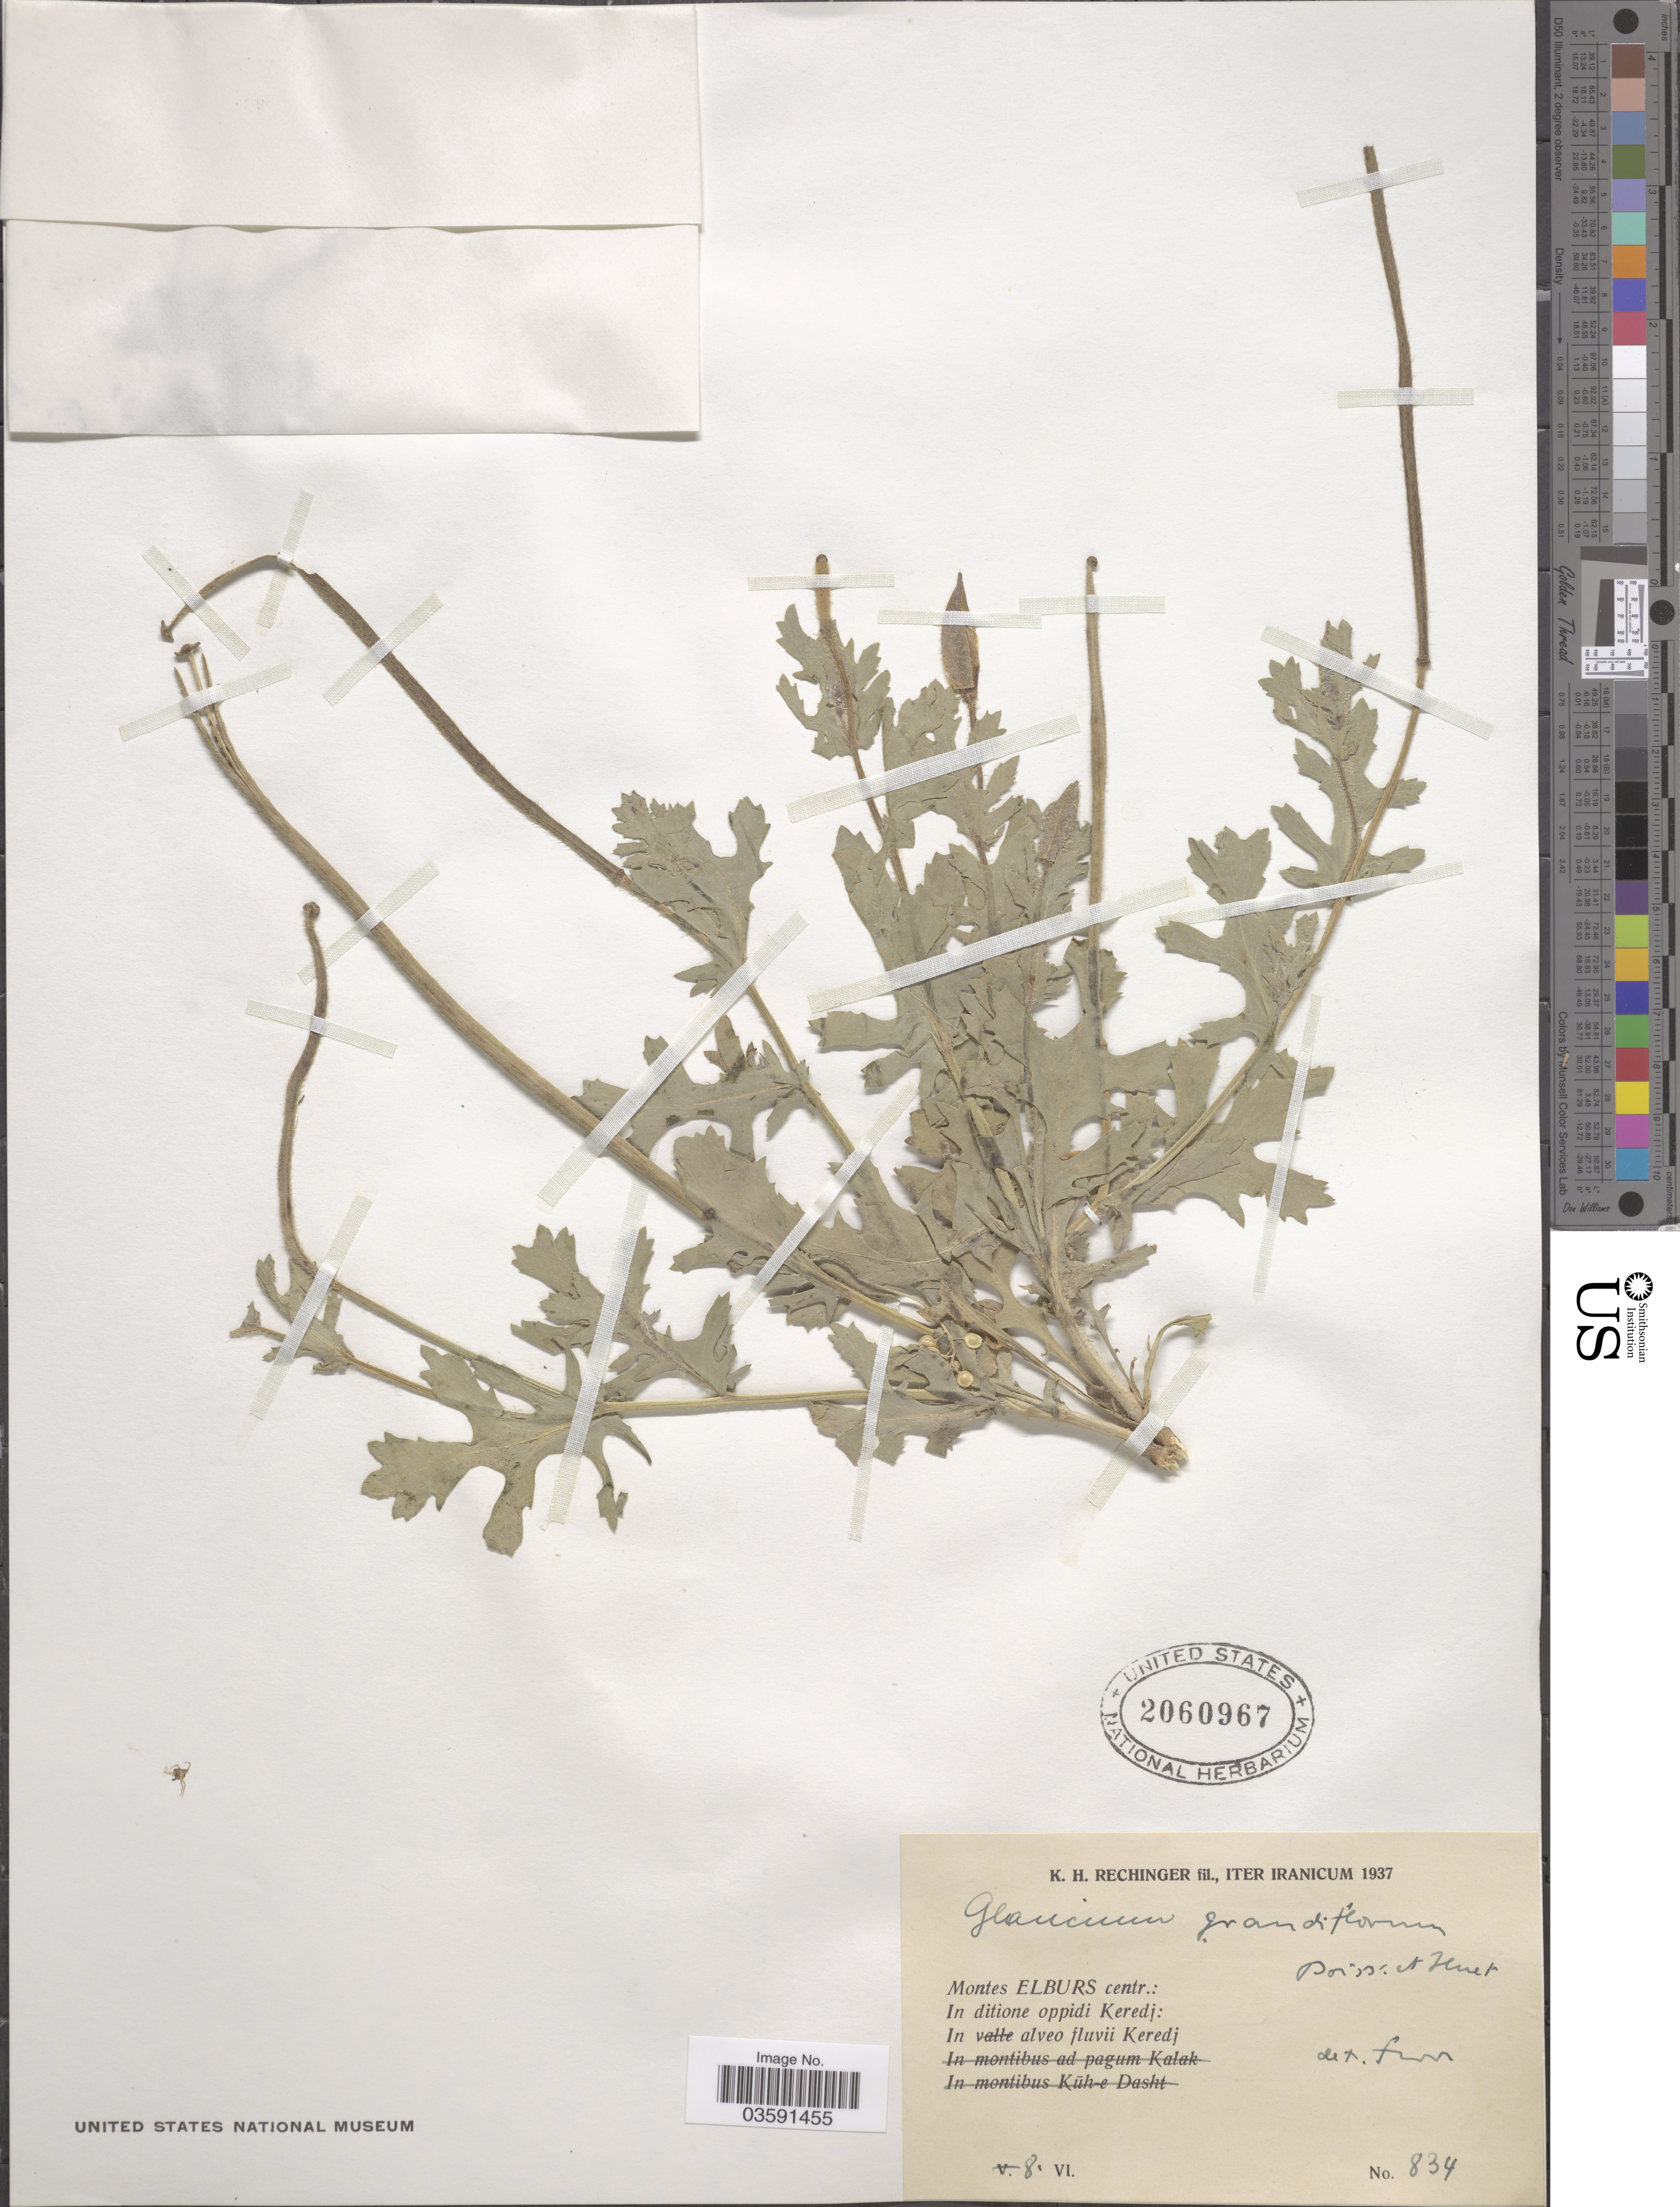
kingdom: Plantae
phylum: Tracheophyta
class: Magnoliopsida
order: Ranunculales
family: Papaveraceae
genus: Glaucium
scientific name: Glaucium grandiflorum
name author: Boiss. & A. Huet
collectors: K. H. Rechinger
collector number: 834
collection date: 1937-06-08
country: Iran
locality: Montes Elburs centr.: In ditione oppidi Keredj: In alveo fluvii Keredj.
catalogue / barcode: US 2060967